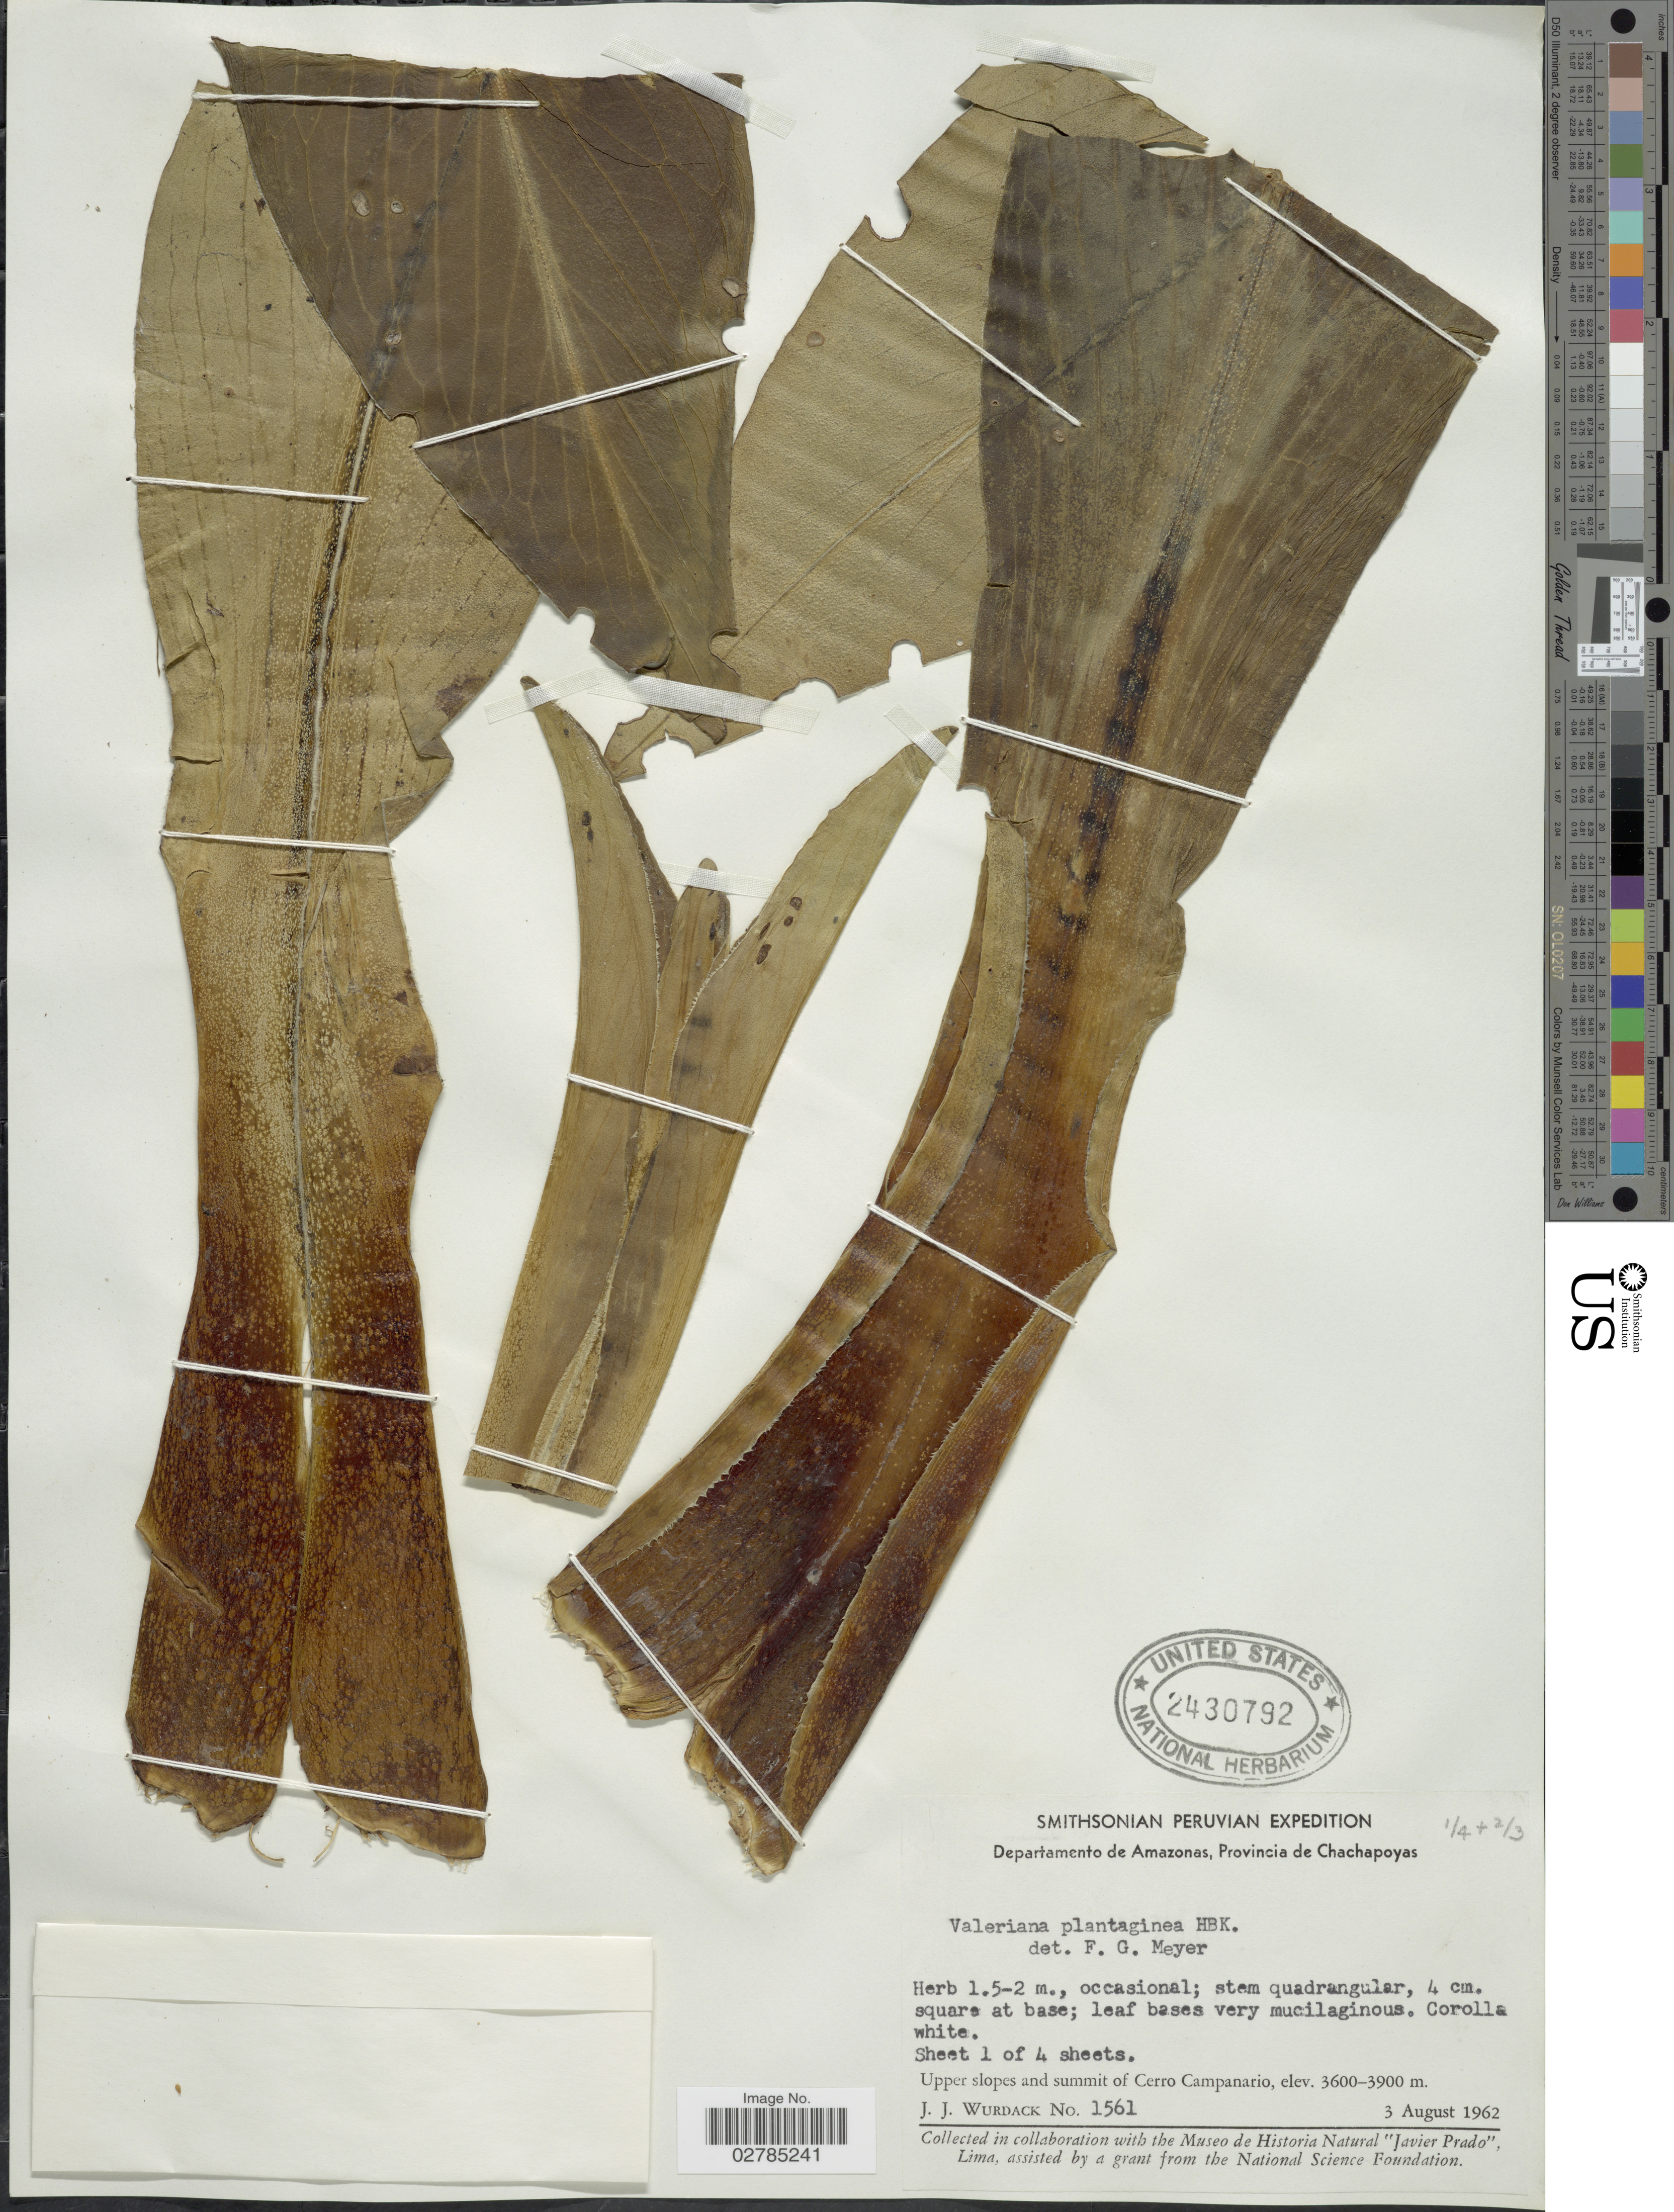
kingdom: Plantae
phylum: Tracheophyta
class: Magnoliopsida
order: Dipsacales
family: Caprifoliaceae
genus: Valeriana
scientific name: Valeriana plantaginea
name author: Kunth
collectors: J. J. Wurdack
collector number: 1561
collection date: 1962-08-03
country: Peru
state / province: Amazonas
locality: Departamento de Amazonas, Provincia de Chachapoyas. Upper slopes and summit of Cerro Campanario.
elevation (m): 3600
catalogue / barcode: US 2430792